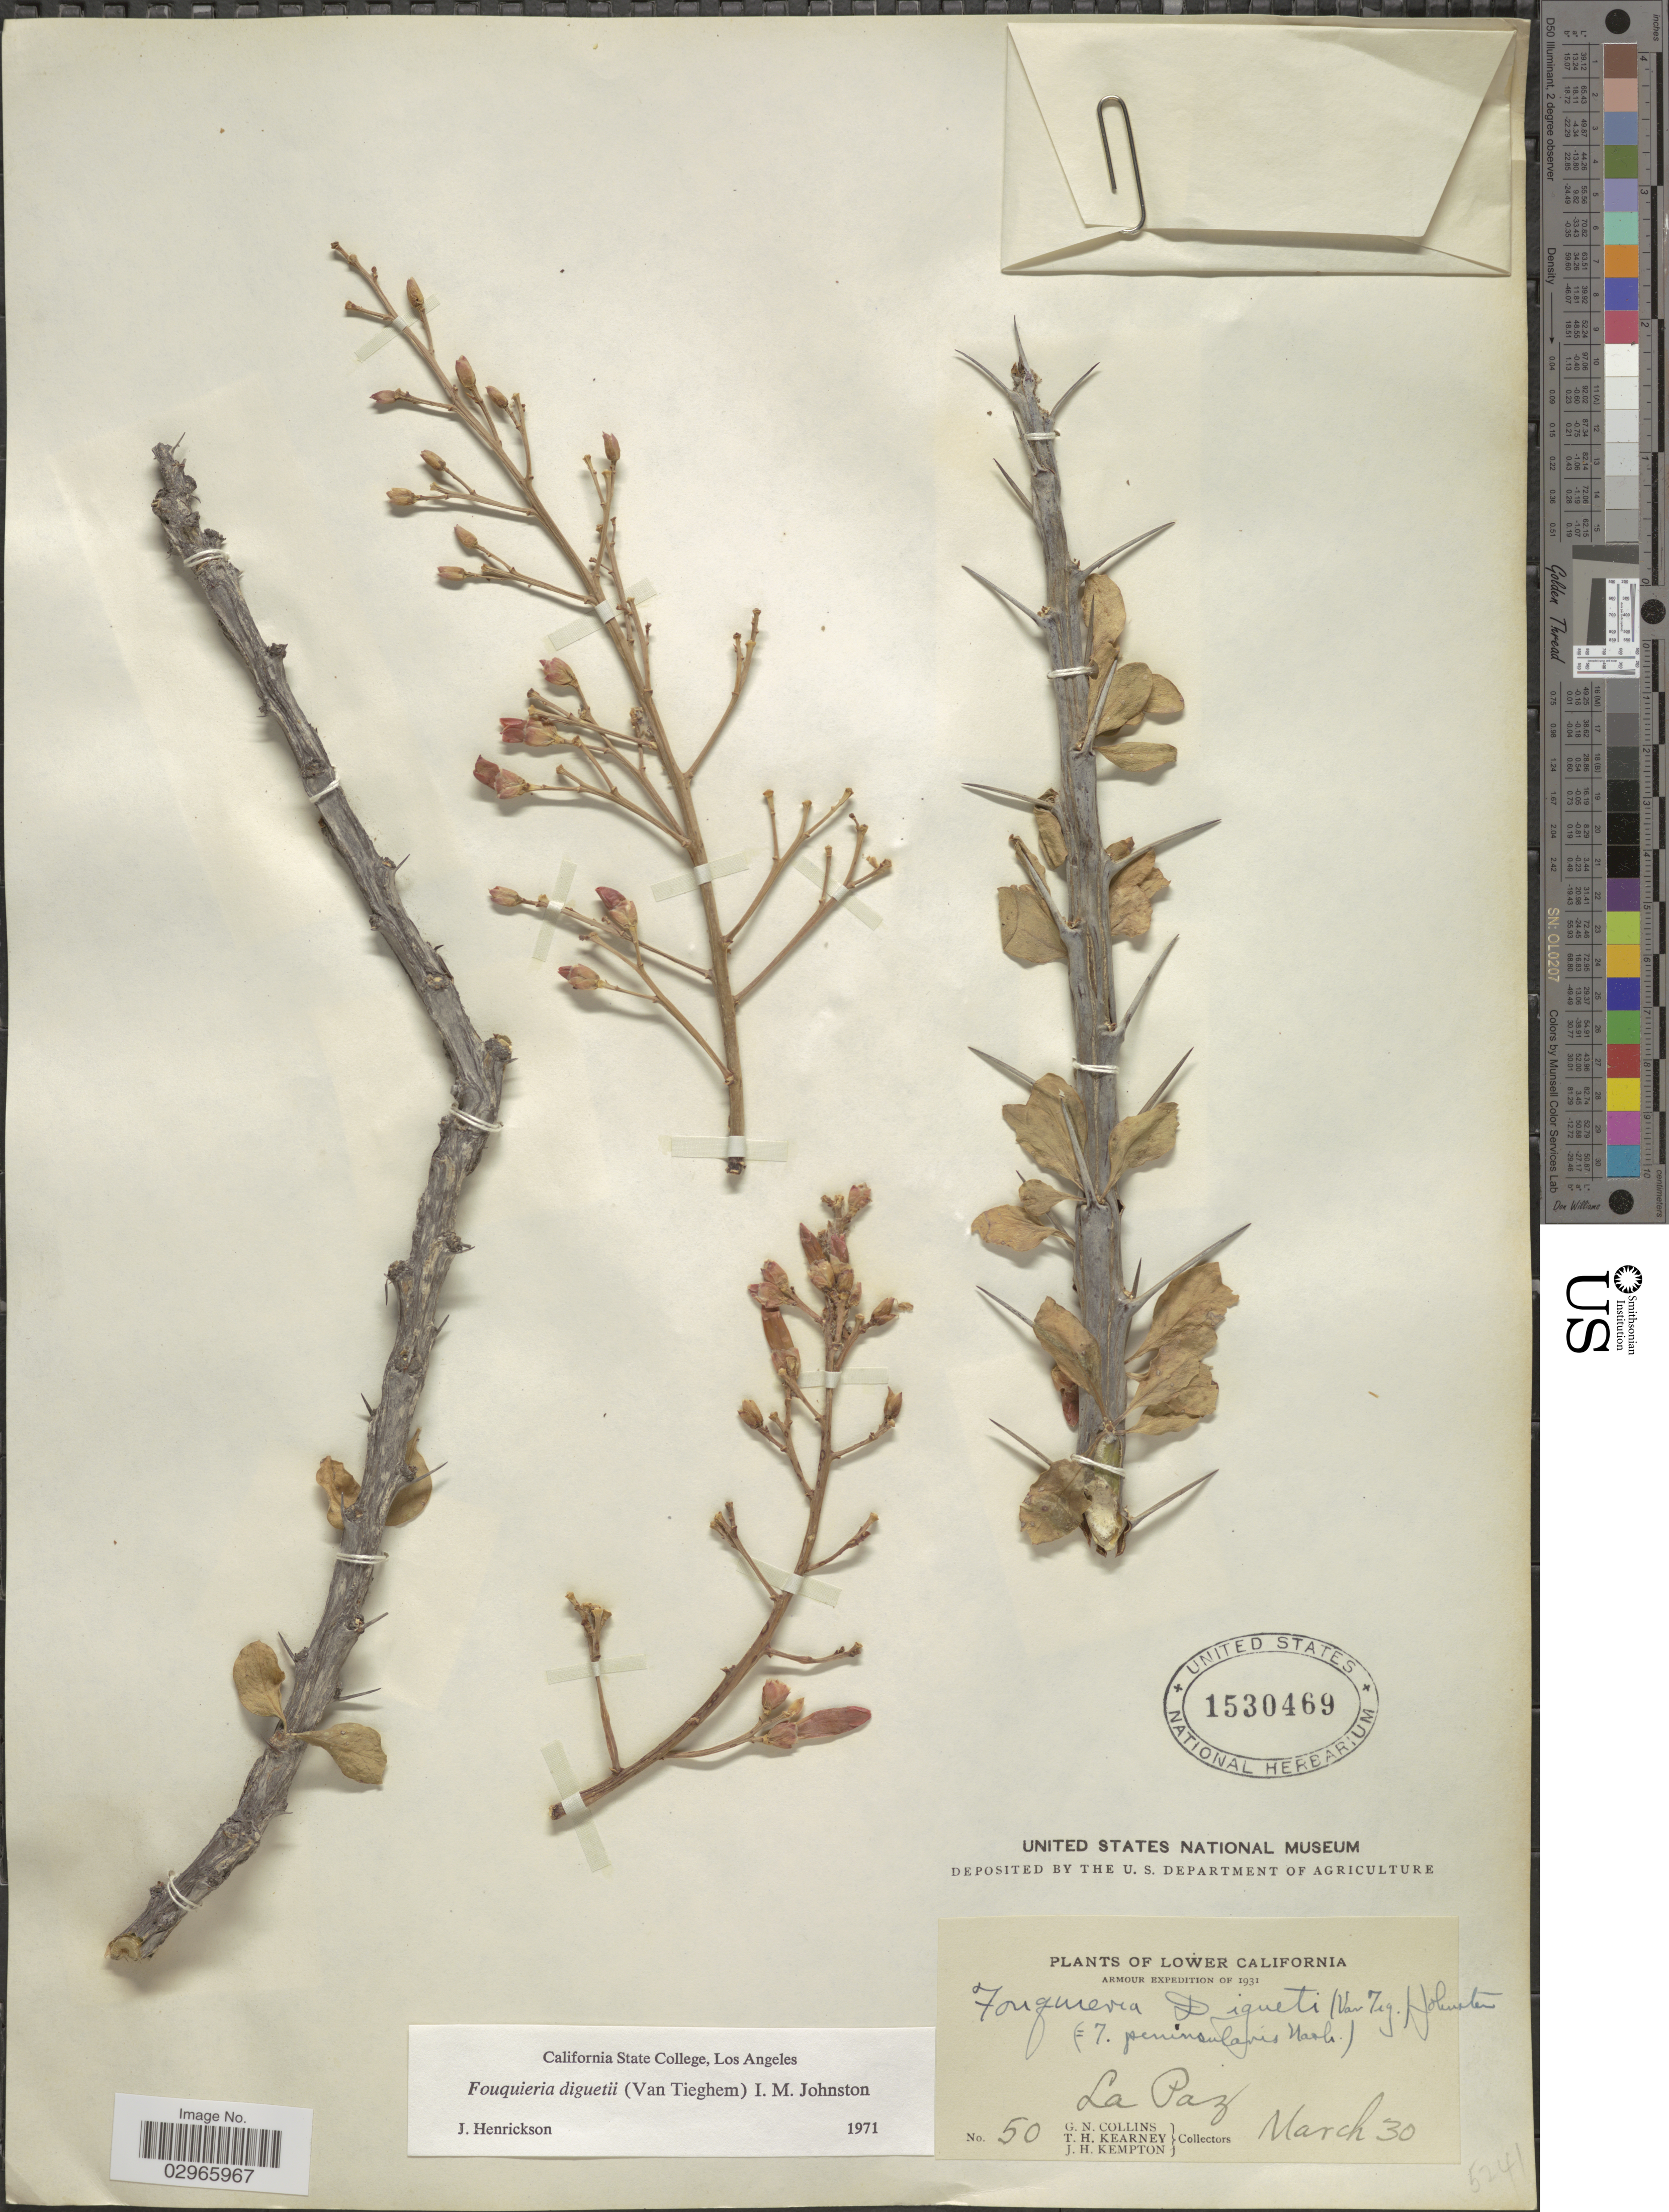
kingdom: Plantae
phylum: Tracheophyta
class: Magnoliopsida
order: Ericales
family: Fouquieriaceae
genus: Fouquieria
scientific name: Fouquieria diguetii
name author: (Tiegh.) I.M. Johnst.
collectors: G. Collins, T. H. Kearney & J. H. Kempton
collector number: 50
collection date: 1931-03-30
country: Mexico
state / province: Baja California Sur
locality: Lower California. La Paz.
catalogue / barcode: US 1530469